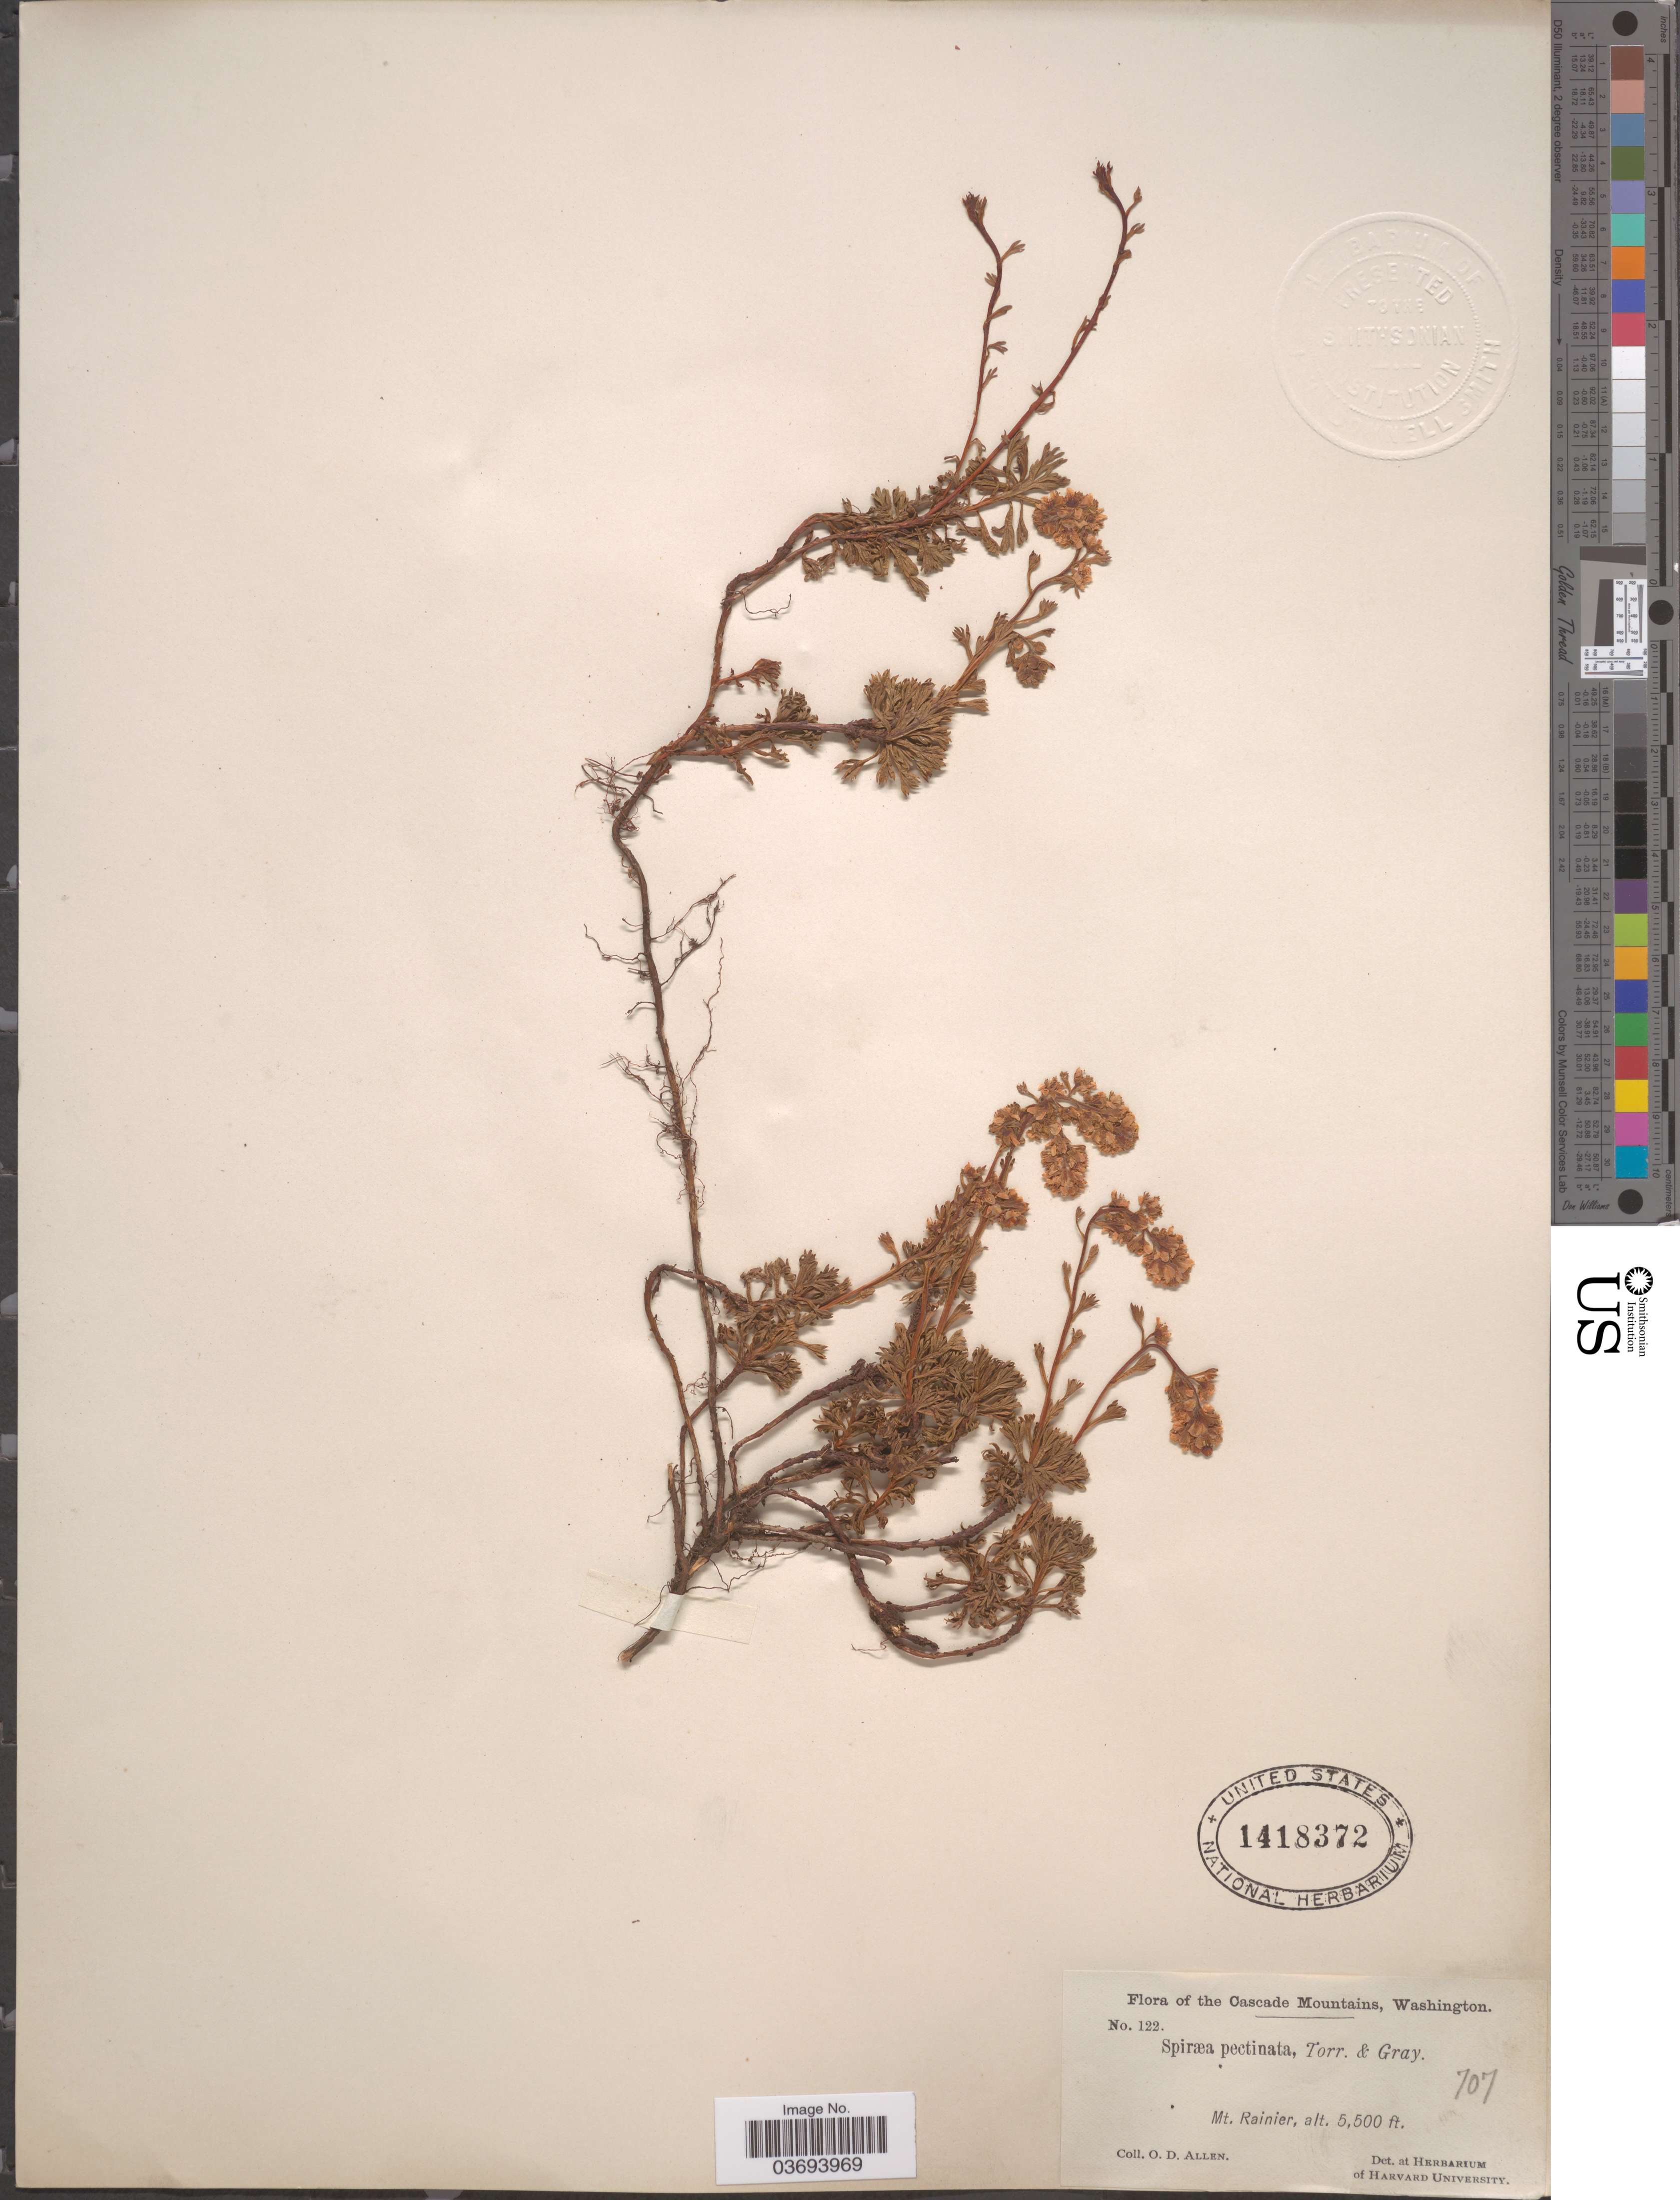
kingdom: Plantae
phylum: Tracheophyta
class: Magnoliopsida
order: Rosales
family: Rosaceae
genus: Luetkea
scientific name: Luetkea pectinata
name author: (Pursh) Kuntze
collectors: O. D. Allen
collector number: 122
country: United States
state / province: Washington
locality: The Cascade Mountains. Mt. Rainier.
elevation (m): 1676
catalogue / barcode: US 1418372